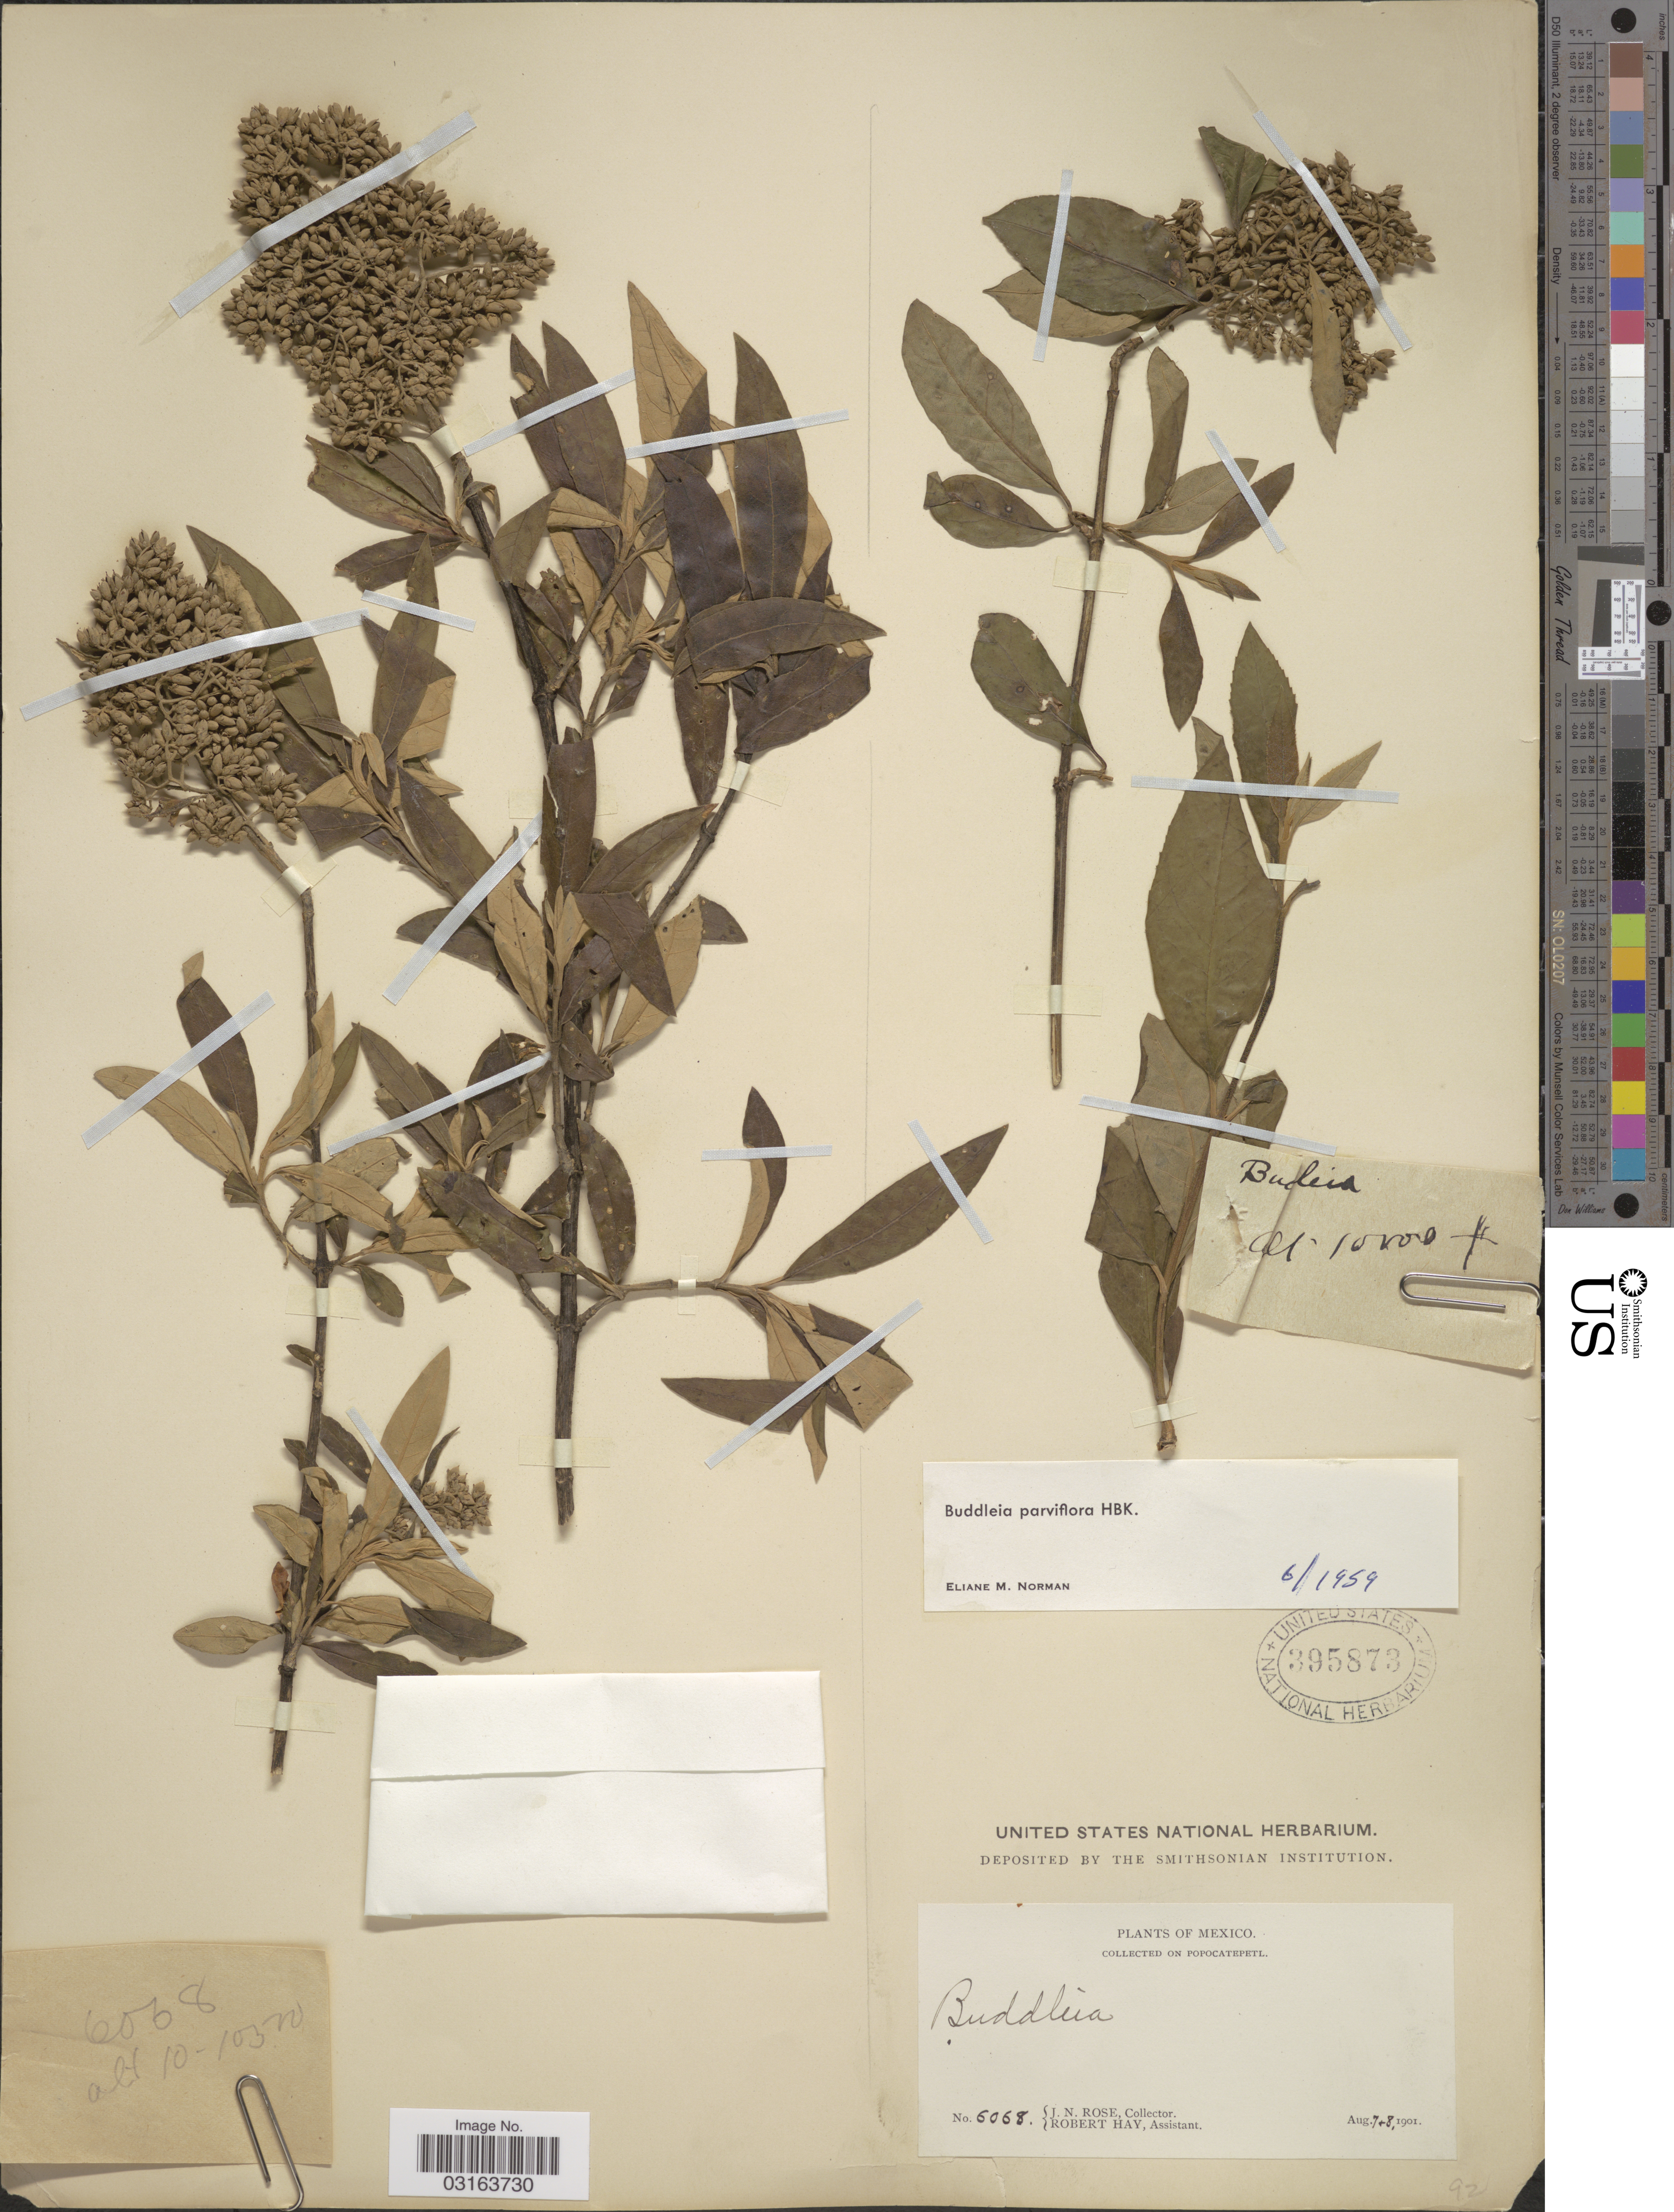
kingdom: Plantae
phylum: Tracheophyta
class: Magnoliopsida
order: Lamiales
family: Scrophulariaceae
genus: Buddleja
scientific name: Buddleja parviflora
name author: Kunth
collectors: J. N. Rose & R. Hay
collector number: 6068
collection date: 1901-08-07/1901-08-08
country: Mexico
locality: On Popocatepetl.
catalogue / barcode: US 395873